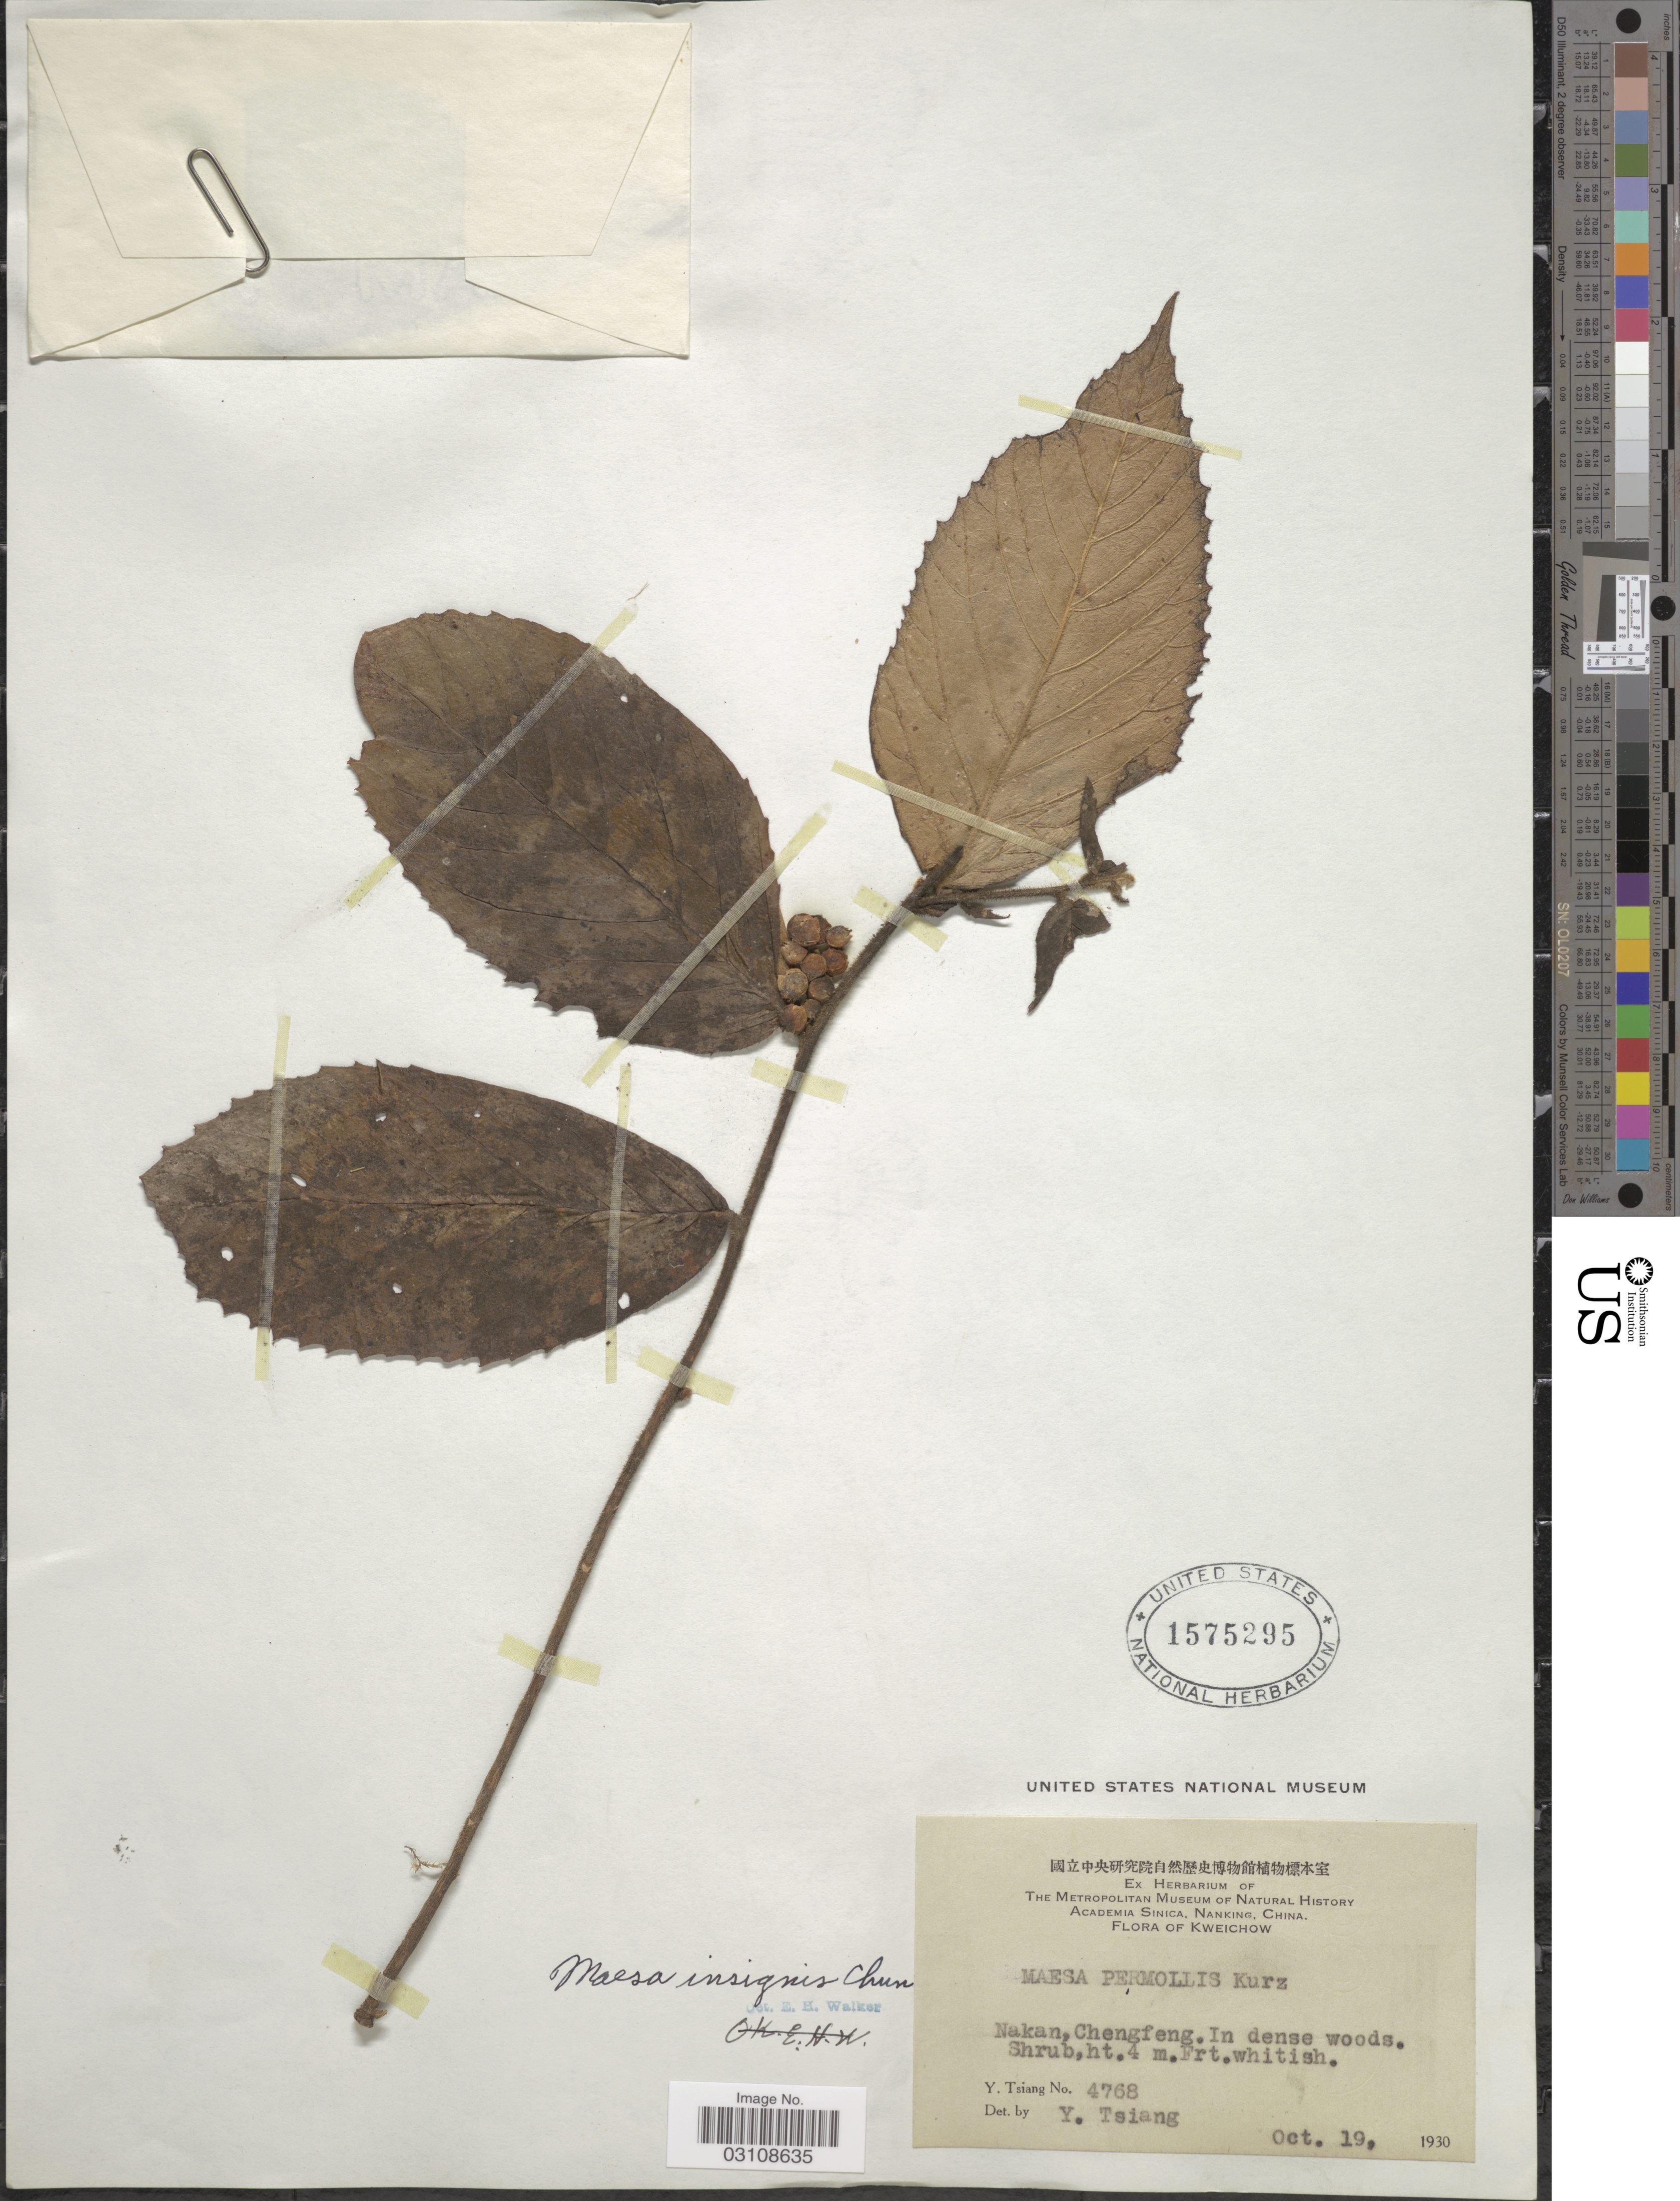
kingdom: Plantae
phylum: Tracheophyta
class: Magnoliopsida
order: Ericales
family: Primulaceae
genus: Maesa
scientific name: Maesa insignis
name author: Chun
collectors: Y. Tsiang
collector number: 4768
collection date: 1930-10-19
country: China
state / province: Guizhou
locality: Kweichow, Nakan, Chenfeng.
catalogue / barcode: US 1575295